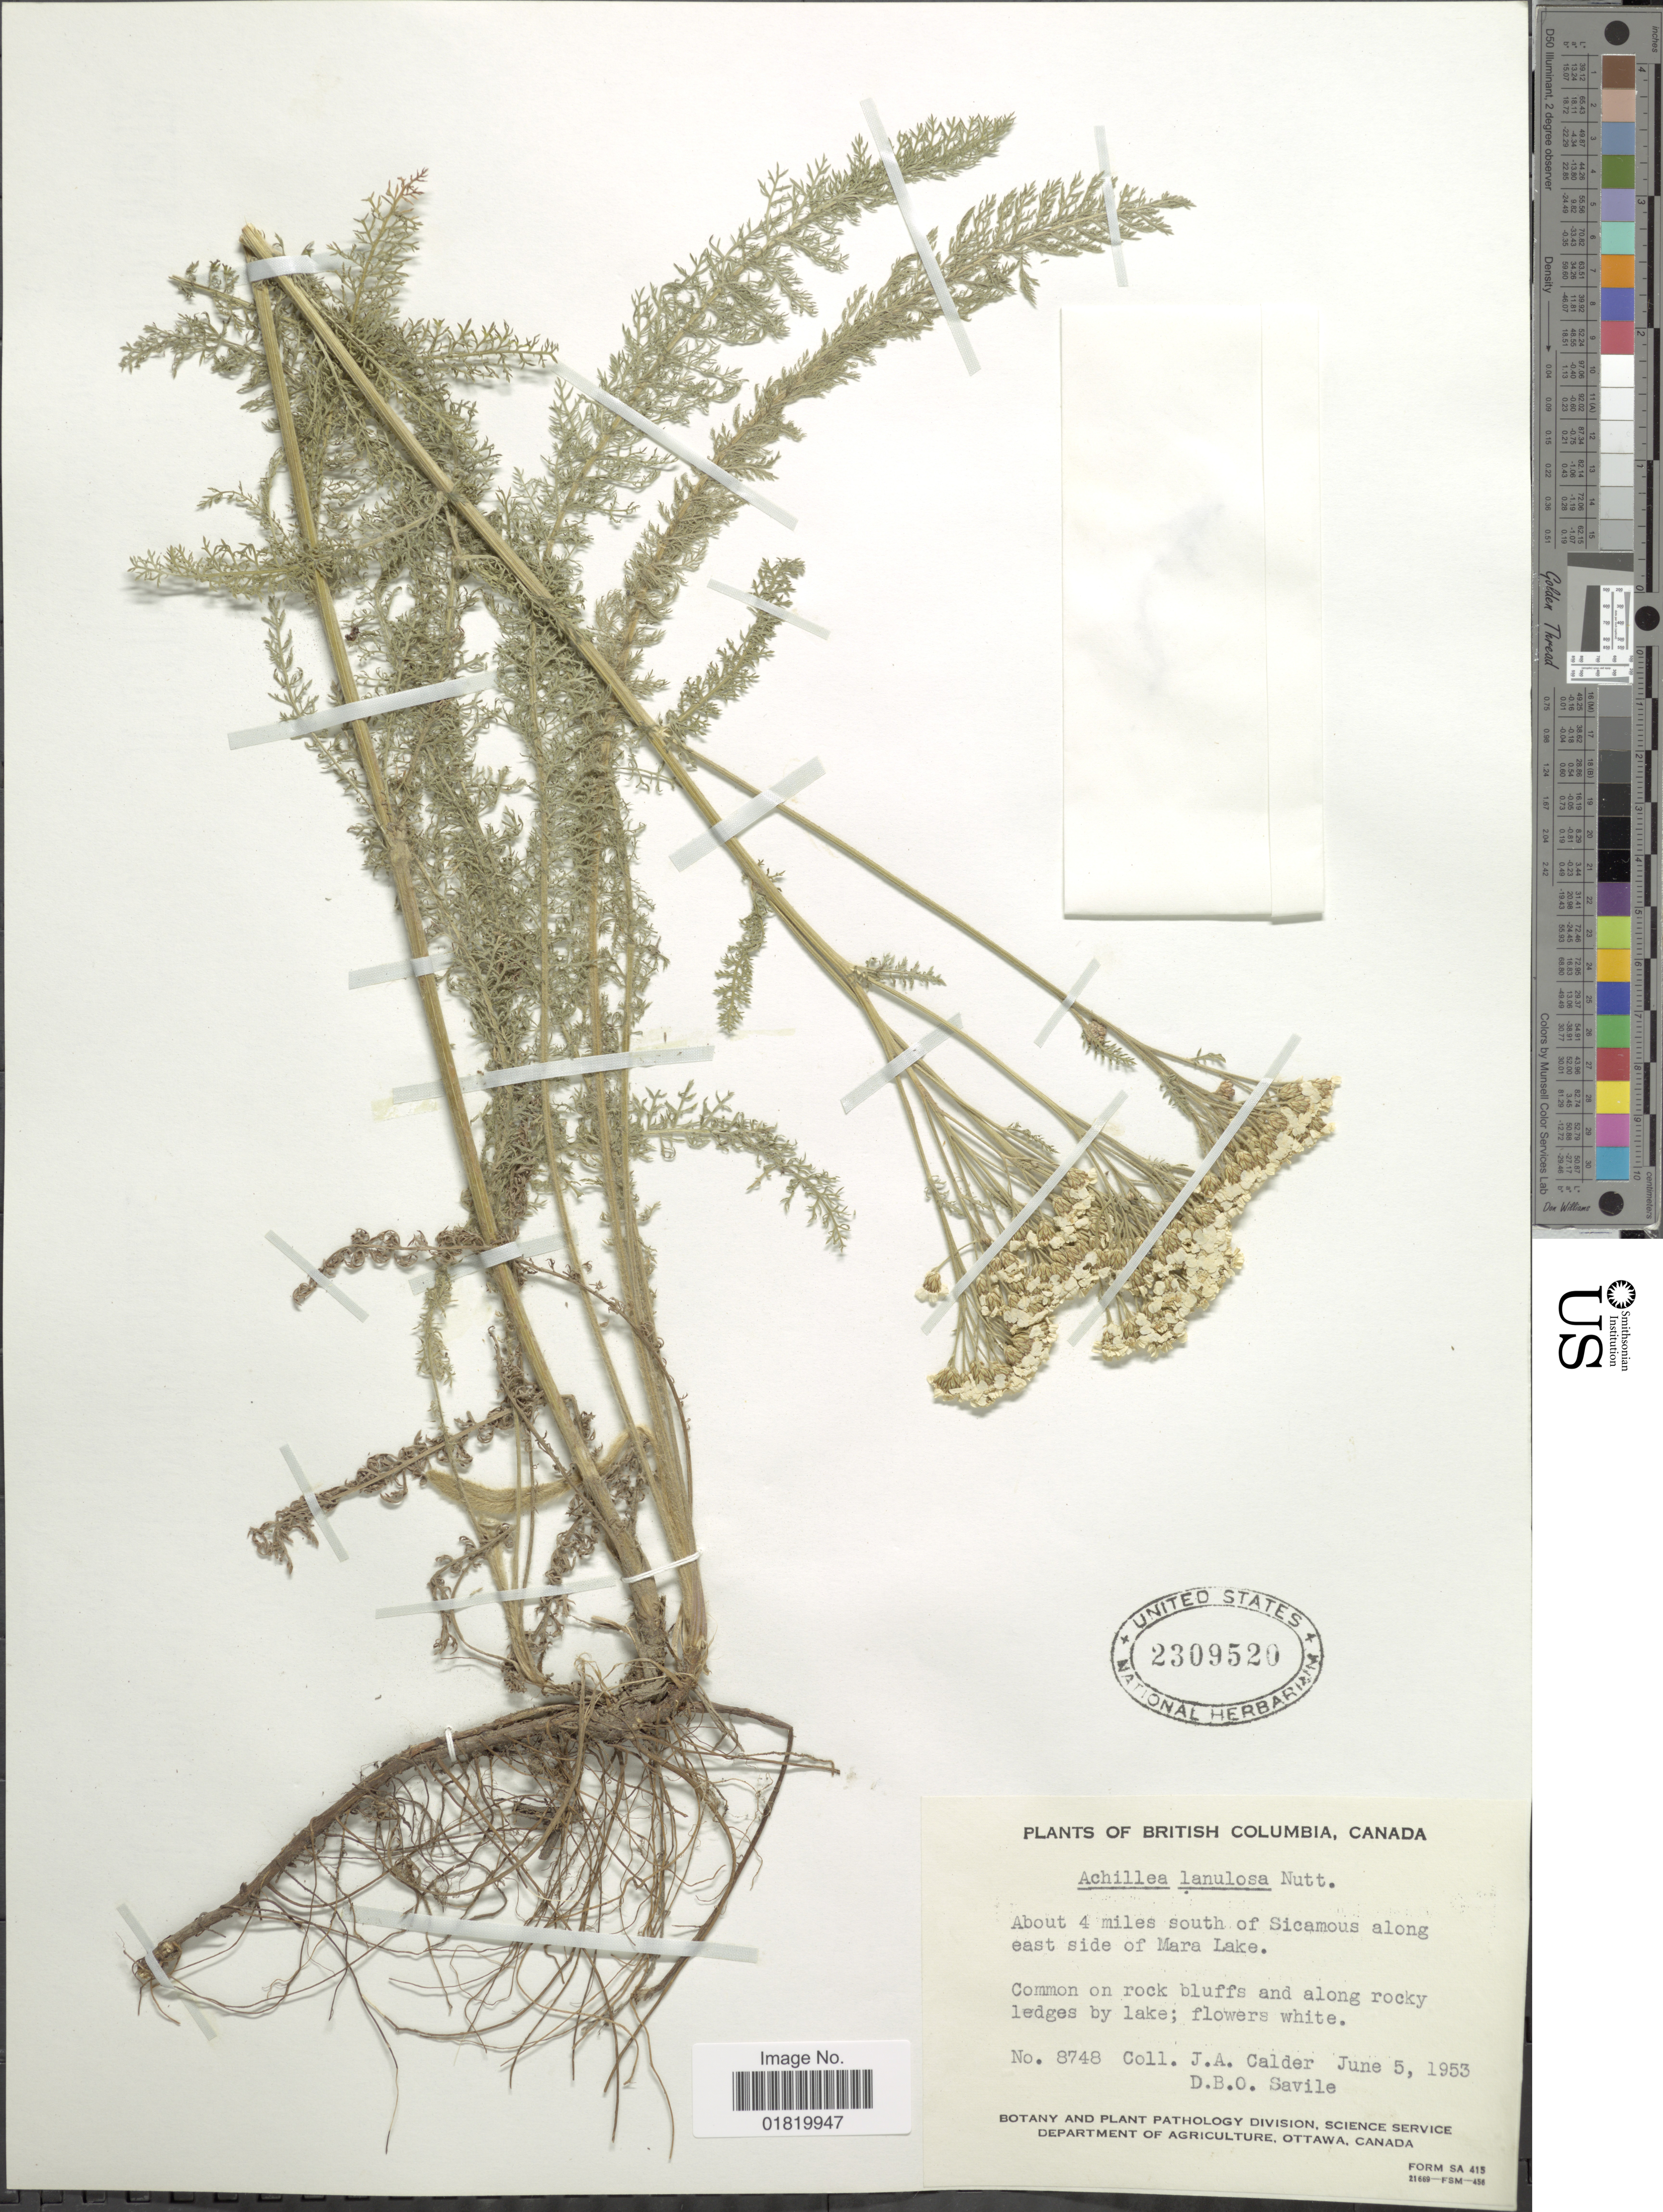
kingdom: Plantae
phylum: Tracheophyta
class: Magnoliopsida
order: Asterales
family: Asteraceae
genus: Achillea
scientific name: Achillea lanulosa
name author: Nutt.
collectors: J. A. Calder & D. Savile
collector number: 8748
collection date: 1953-06-05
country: Canada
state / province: British Columbia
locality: About 4 miles south of Sicamous along east side of Mara Lake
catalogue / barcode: US 2309520